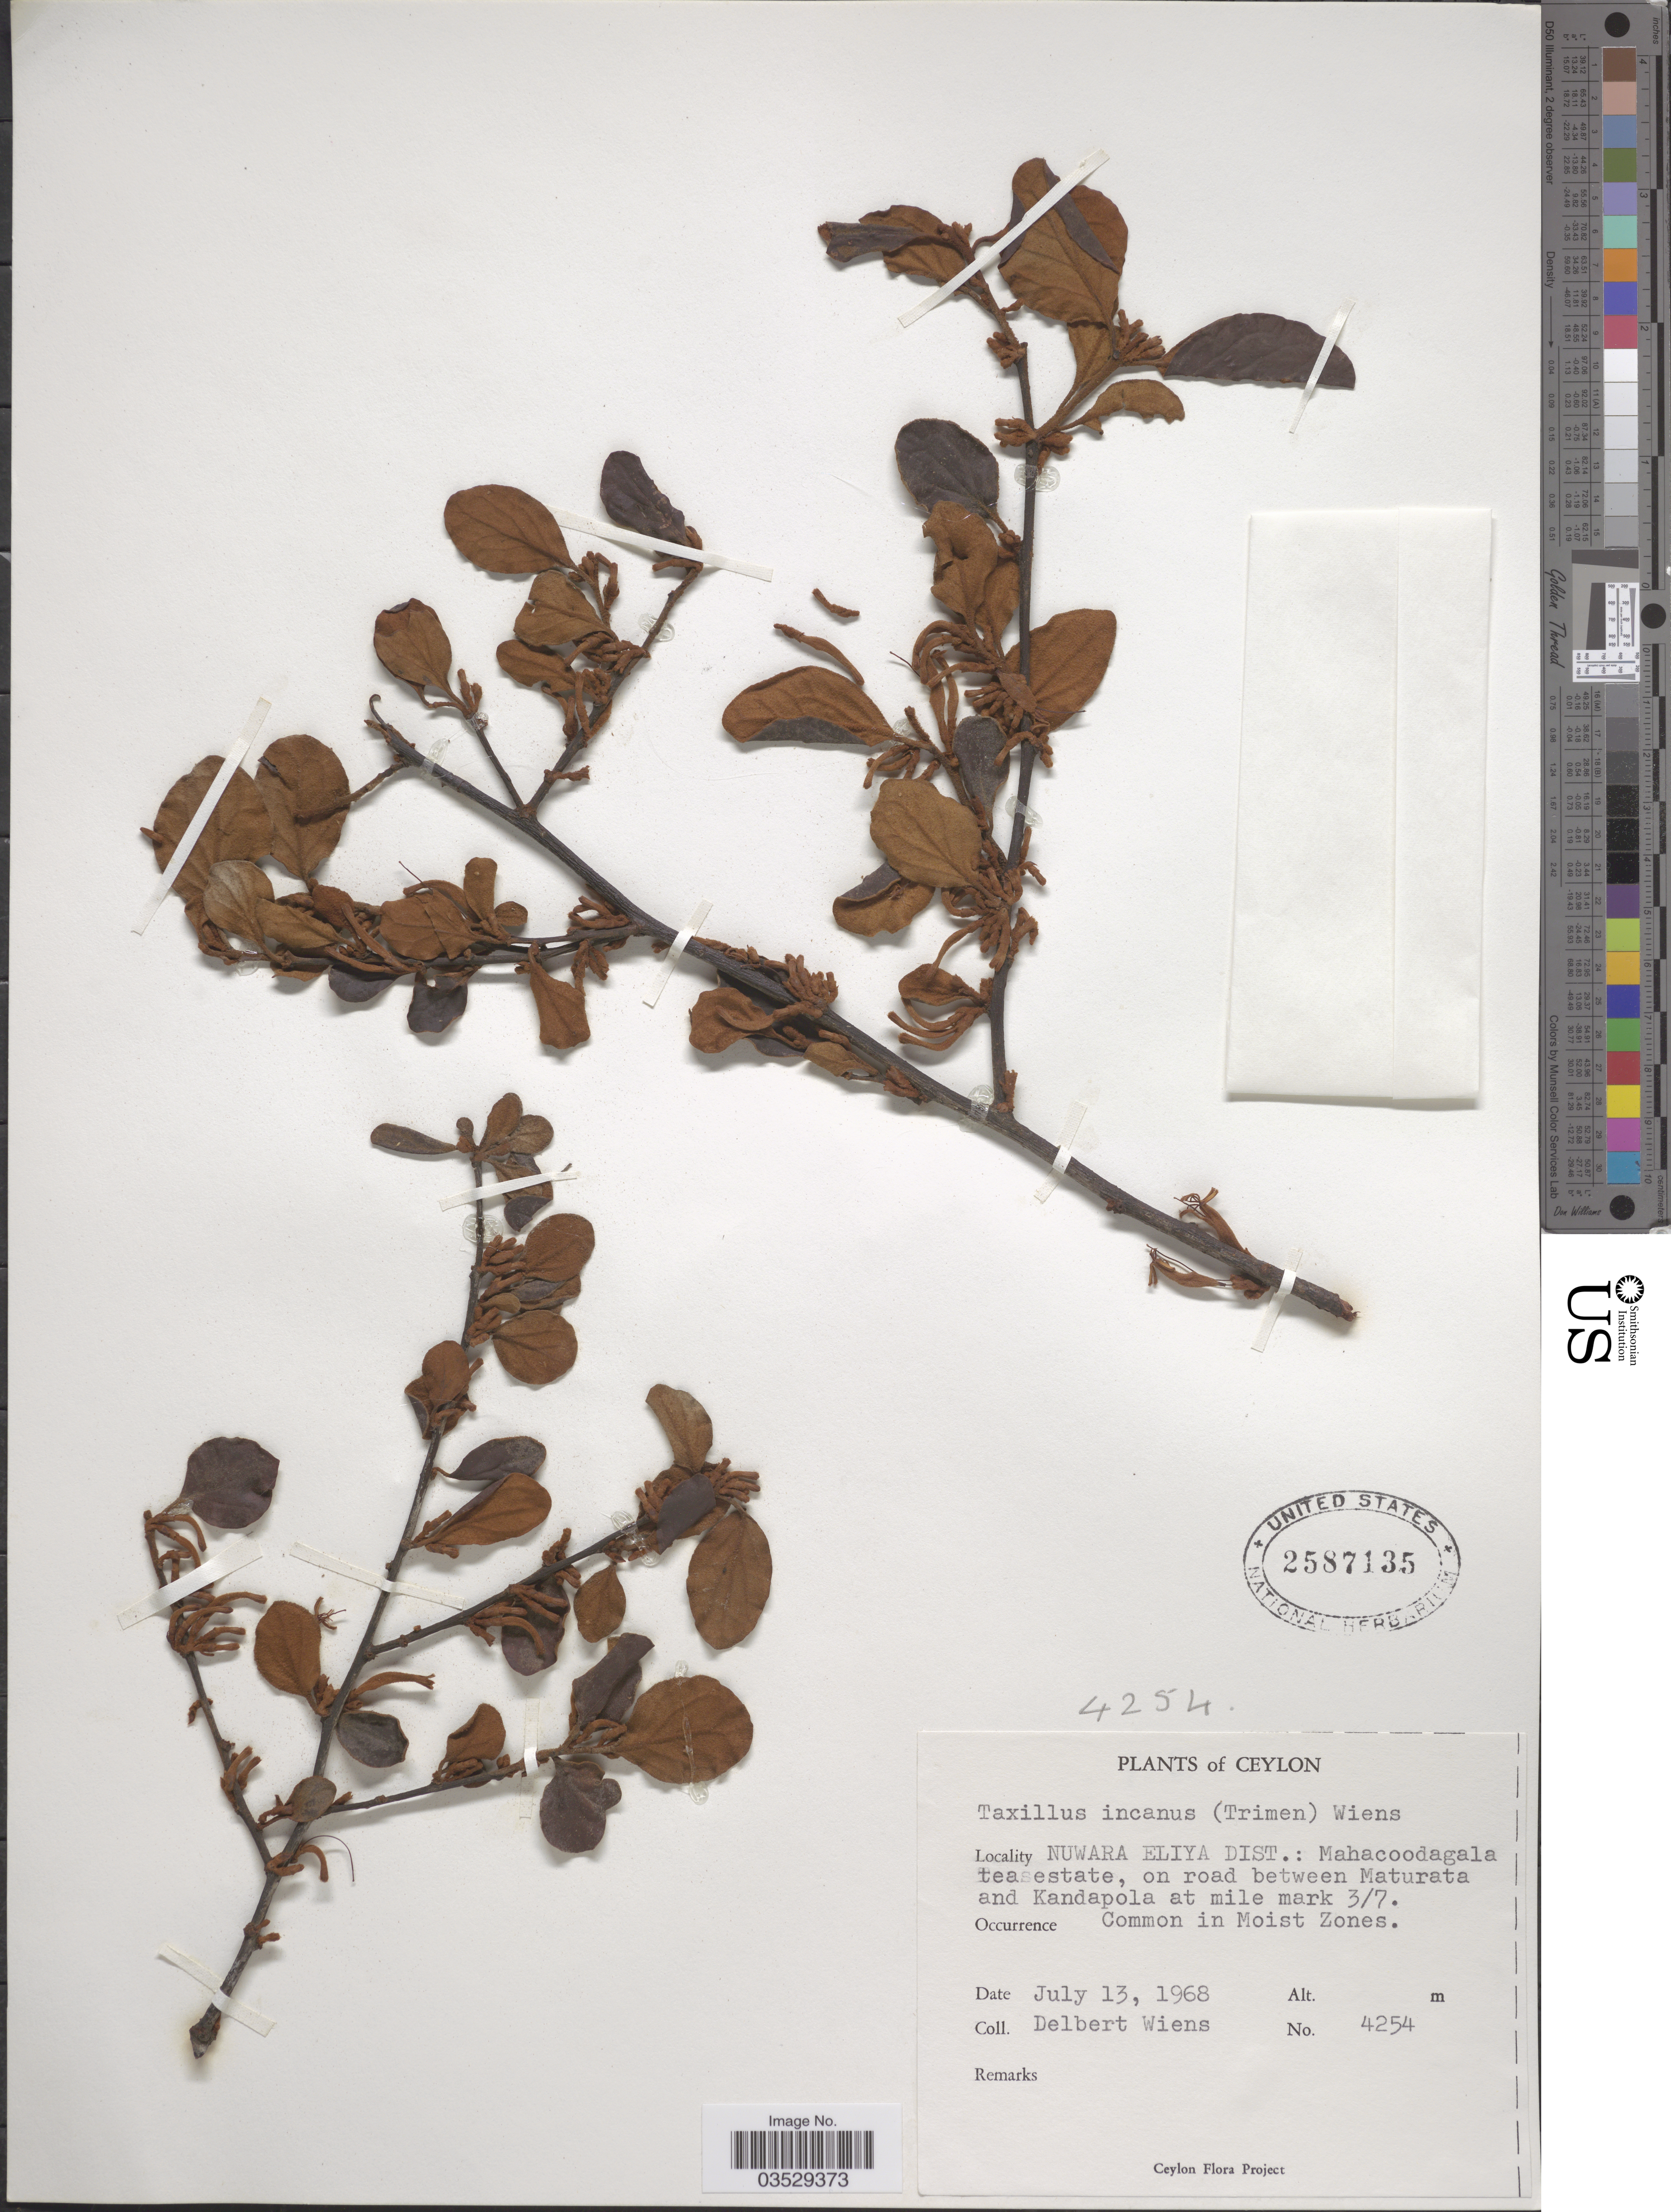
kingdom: Plantae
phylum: Tracheophyta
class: Magnoliopsida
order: Santalales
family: Loranthaceae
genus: Taxillus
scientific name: Taxillus incanus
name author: (Trimen) Wiens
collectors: D. Wiens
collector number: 4254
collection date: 1968-07-13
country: Sri Lanka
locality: Ceylon. Nuwara Eliya Dist.: Mahacoodagala tea estate, on road between Maturata and Kandapola at mile mark 3/7. Common in Moist Zones.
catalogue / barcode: US 2587135